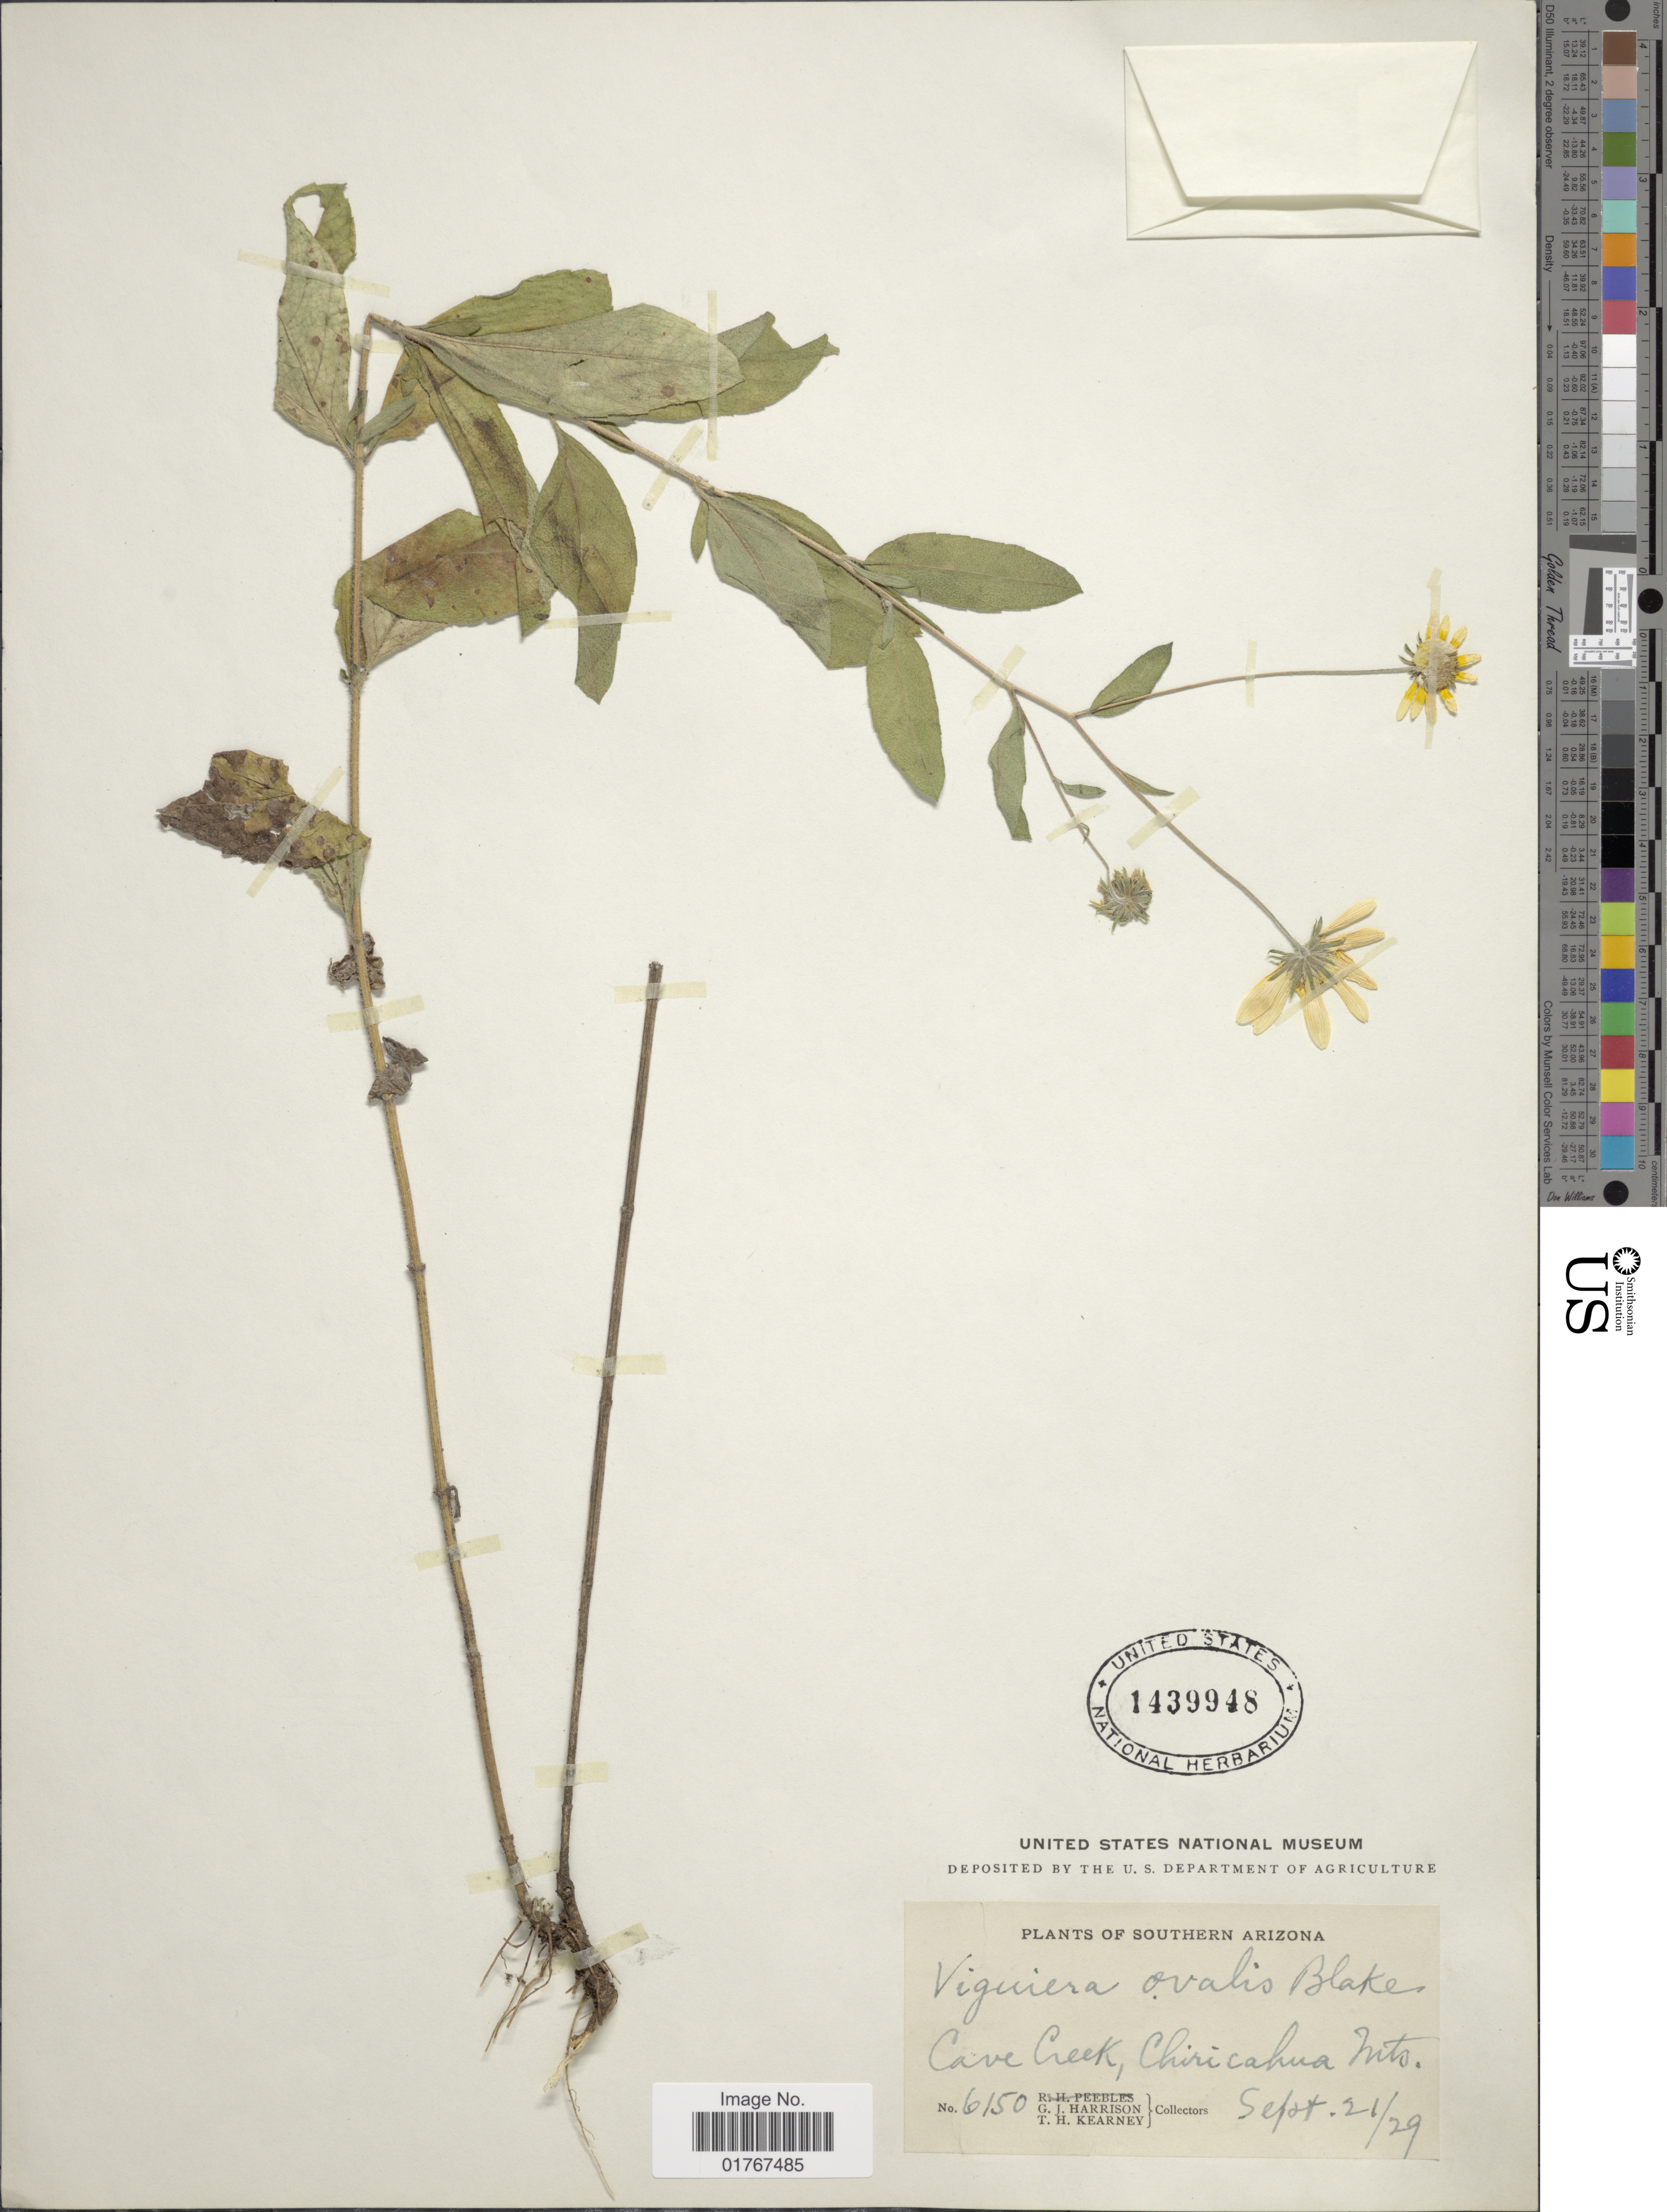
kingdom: Plantae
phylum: Tracheophyta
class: Magnoliopsida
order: Asterales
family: Asteraceae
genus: Viguiera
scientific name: Viguiera ovalis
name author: Blake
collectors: G. J. Harrison & T. H. Kearney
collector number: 6150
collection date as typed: Transcribed d/m/y: 21/9/29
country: United States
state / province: Arizona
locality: Southern Arizona, Cave Creek, Chiricahua Mts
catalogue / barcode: US 1439948